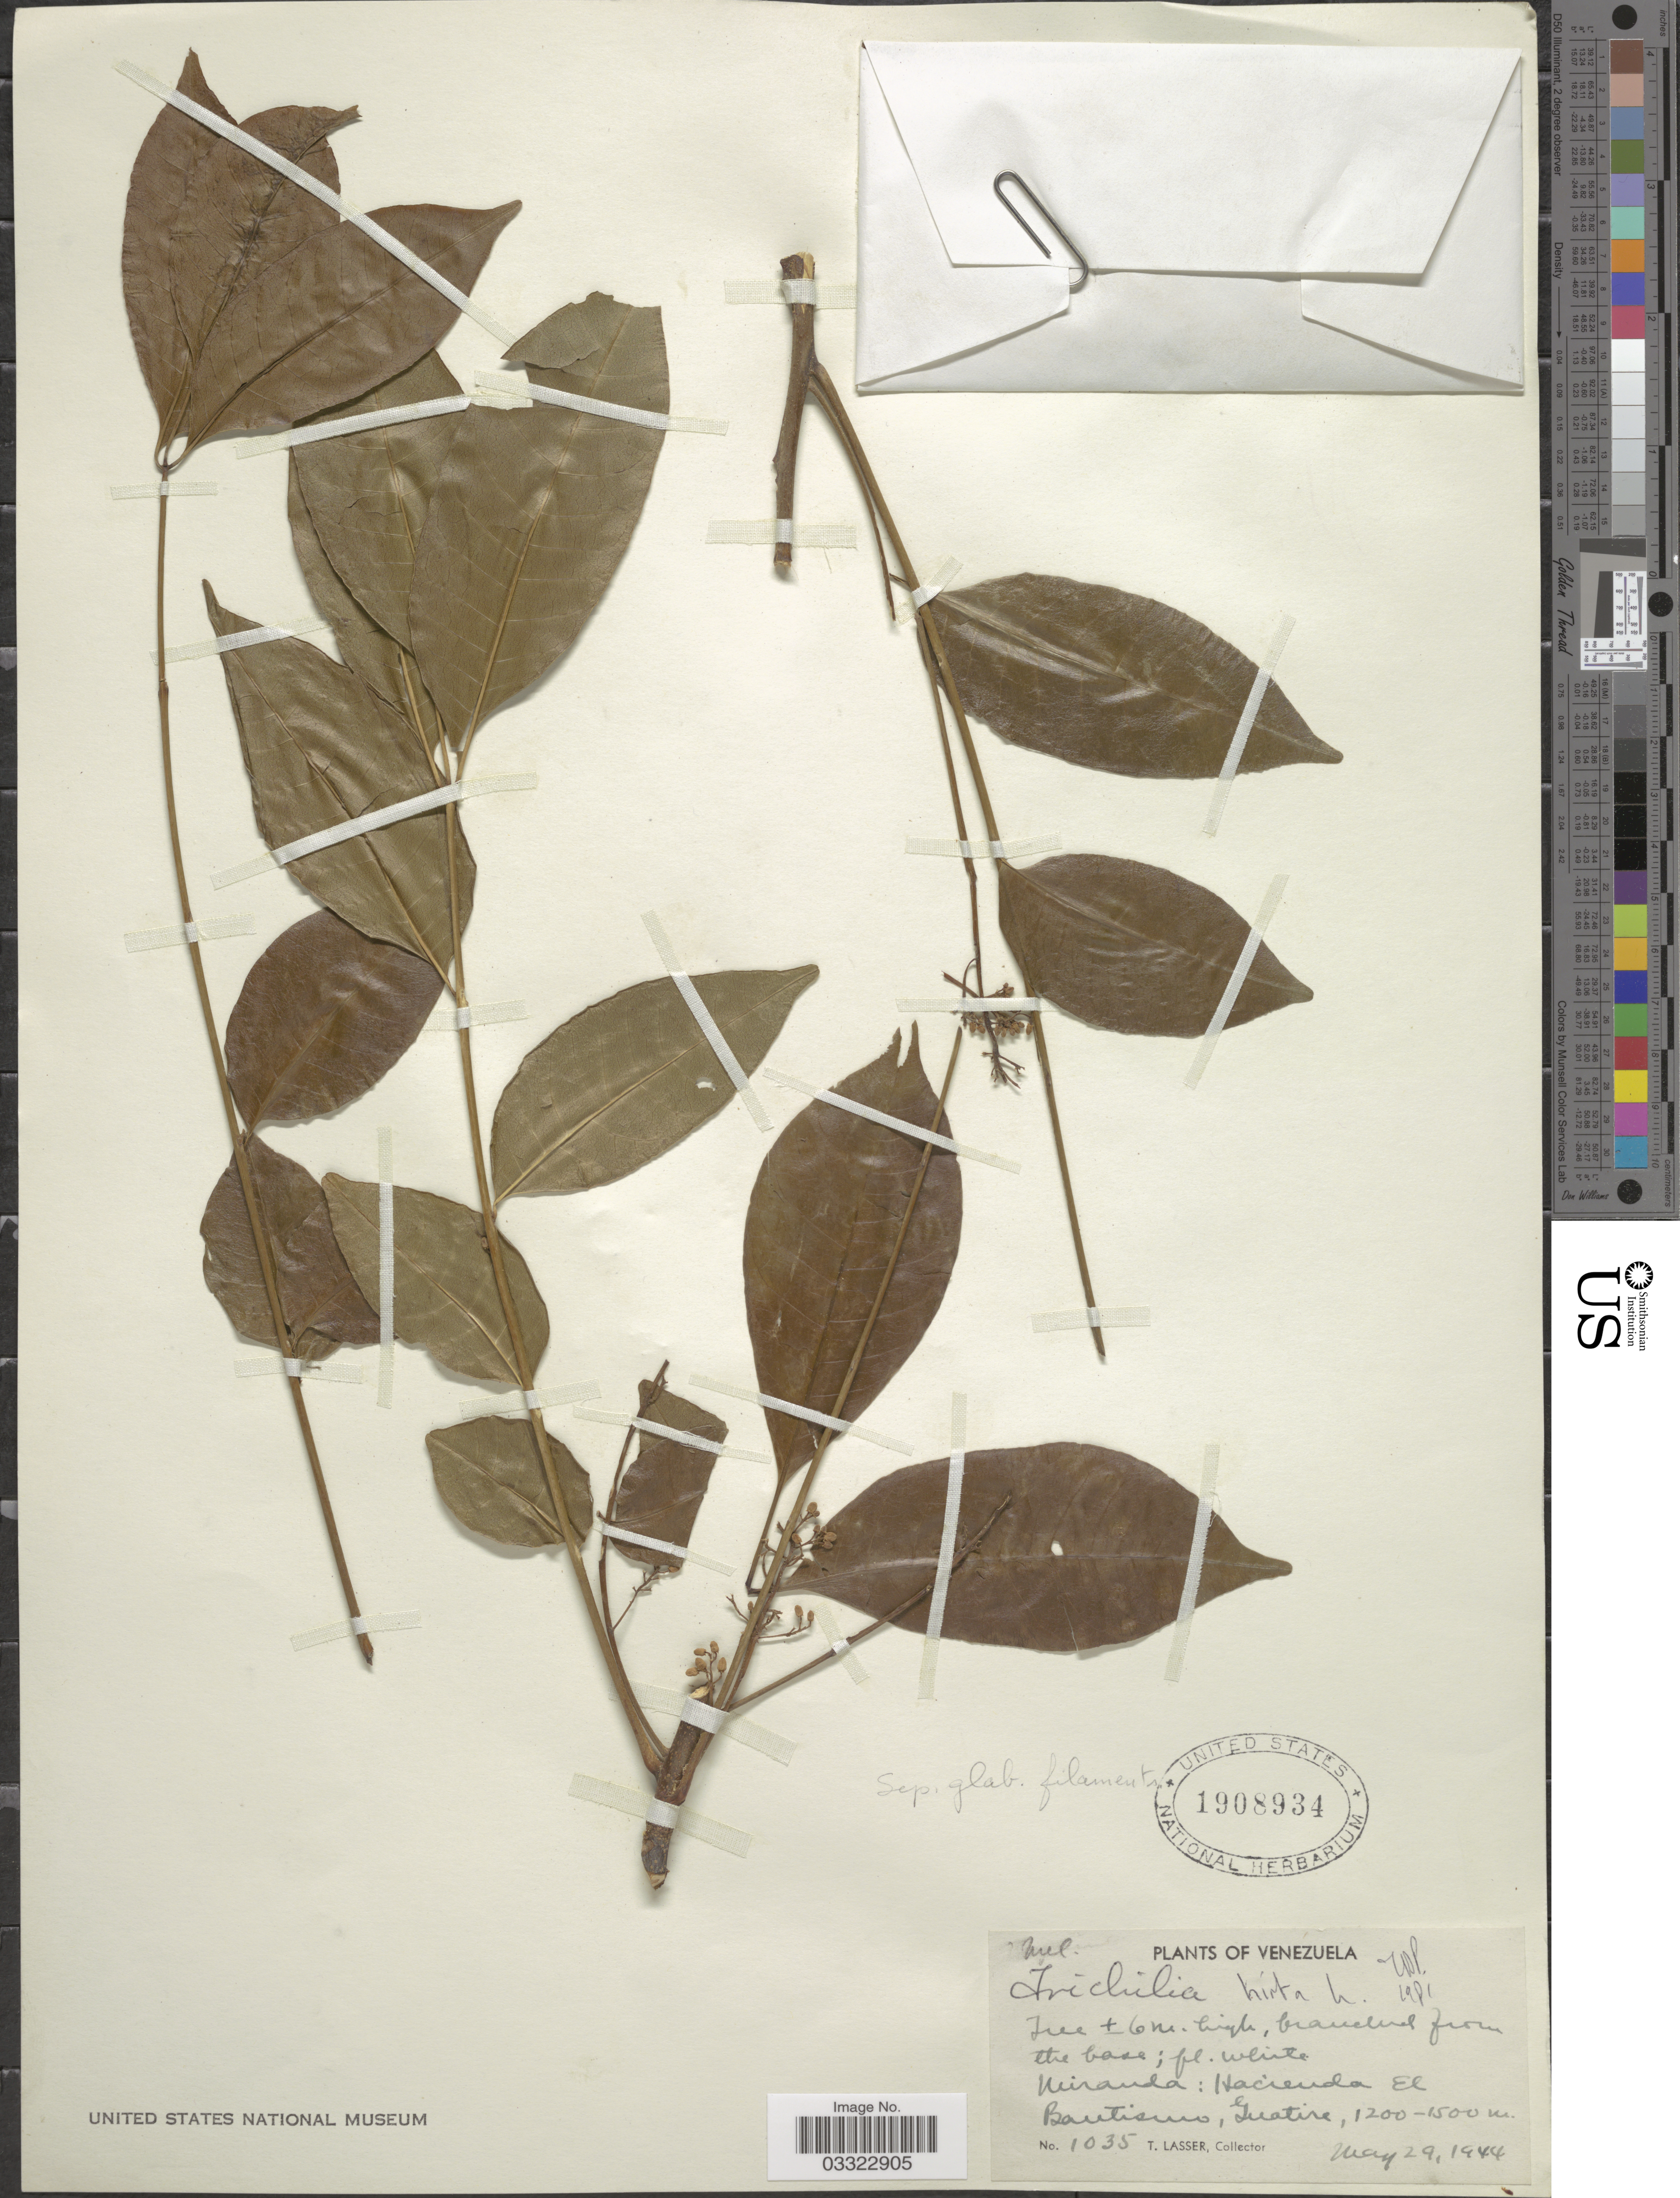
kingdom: Plantae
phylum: Tracheophyta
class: Magnoliopsida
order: Sapindales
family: Meliaceae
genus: Trichilia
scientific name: Trichilia hirta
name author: L.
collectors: T. Lasser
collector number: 1035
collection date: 1944-05-29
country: Venezuela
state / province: Miranda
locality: Hacienda El Bautismo, Guatire.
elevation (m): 1200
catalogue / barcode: US 1908934